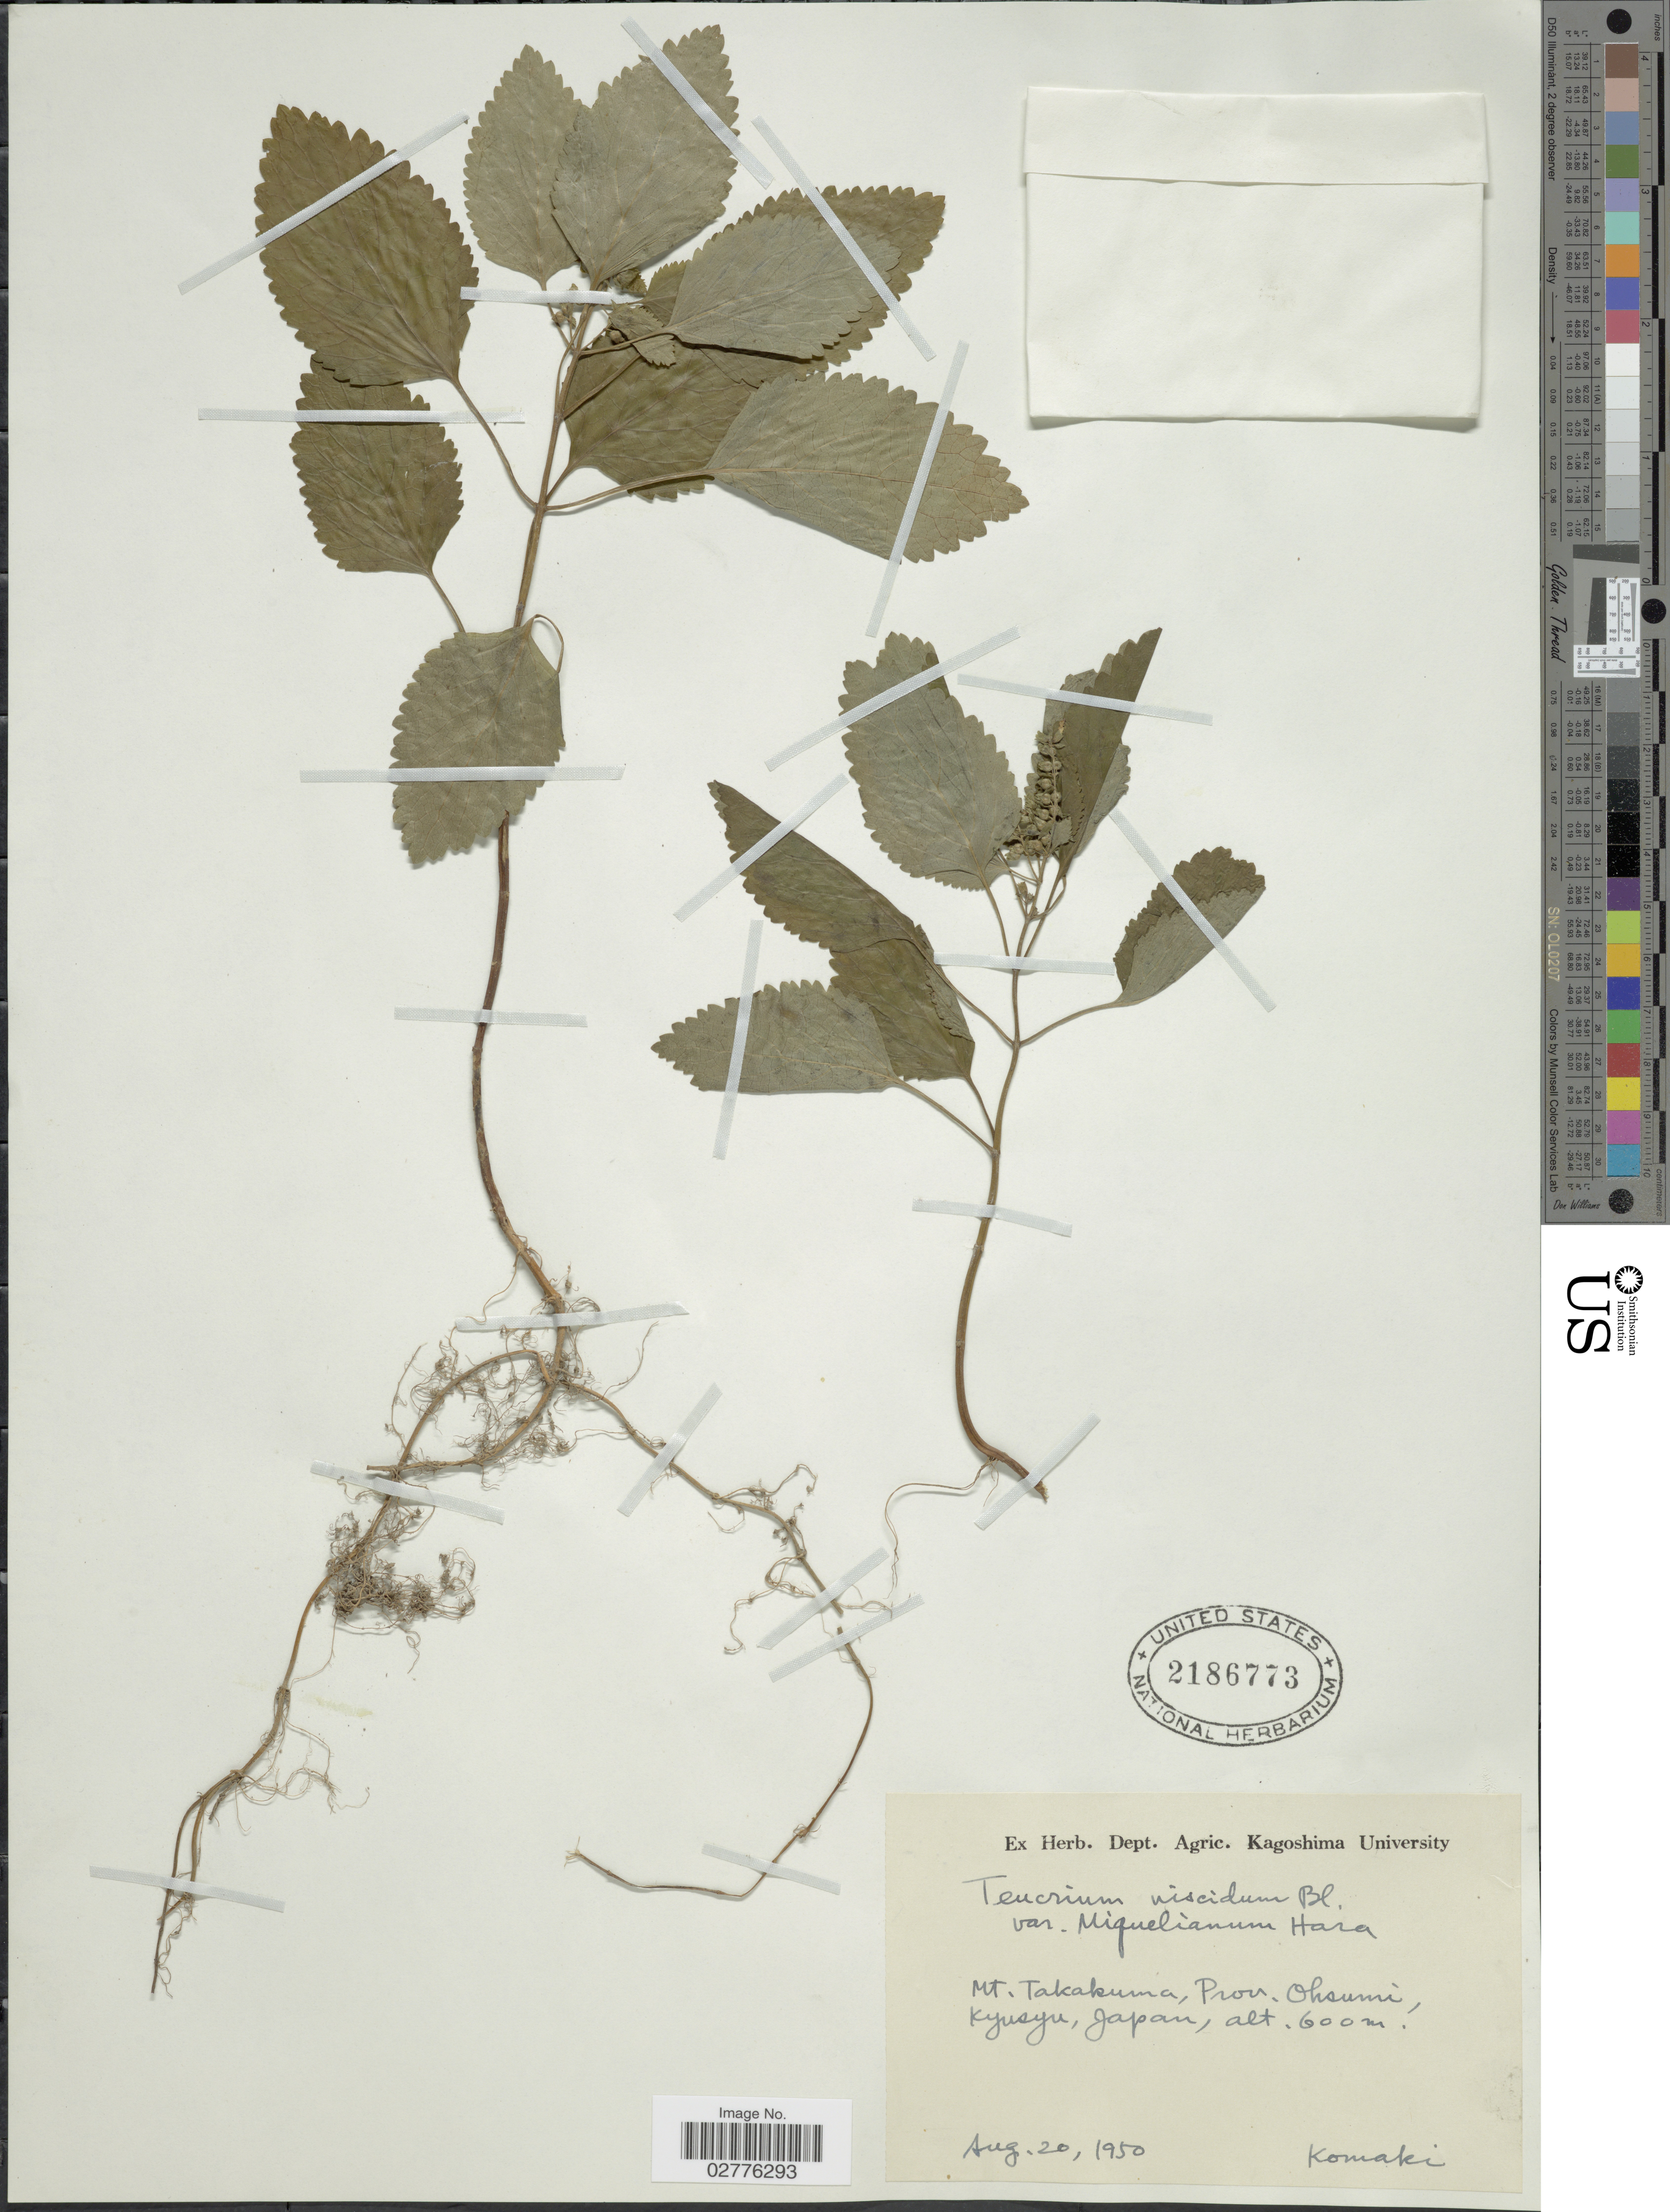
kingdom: Plantae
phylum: Tracheophyta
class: Magnoliopsida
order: Lamiales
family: Lamiaceae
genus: Teucrium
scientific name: Teucrium viscidum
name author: Blume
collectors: -. Komaki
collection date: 1950-08-20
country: Japan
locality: Mt. Takakuma, Prov. Ohsumi, Kyusyu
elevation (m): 600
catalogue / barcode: US 2186773